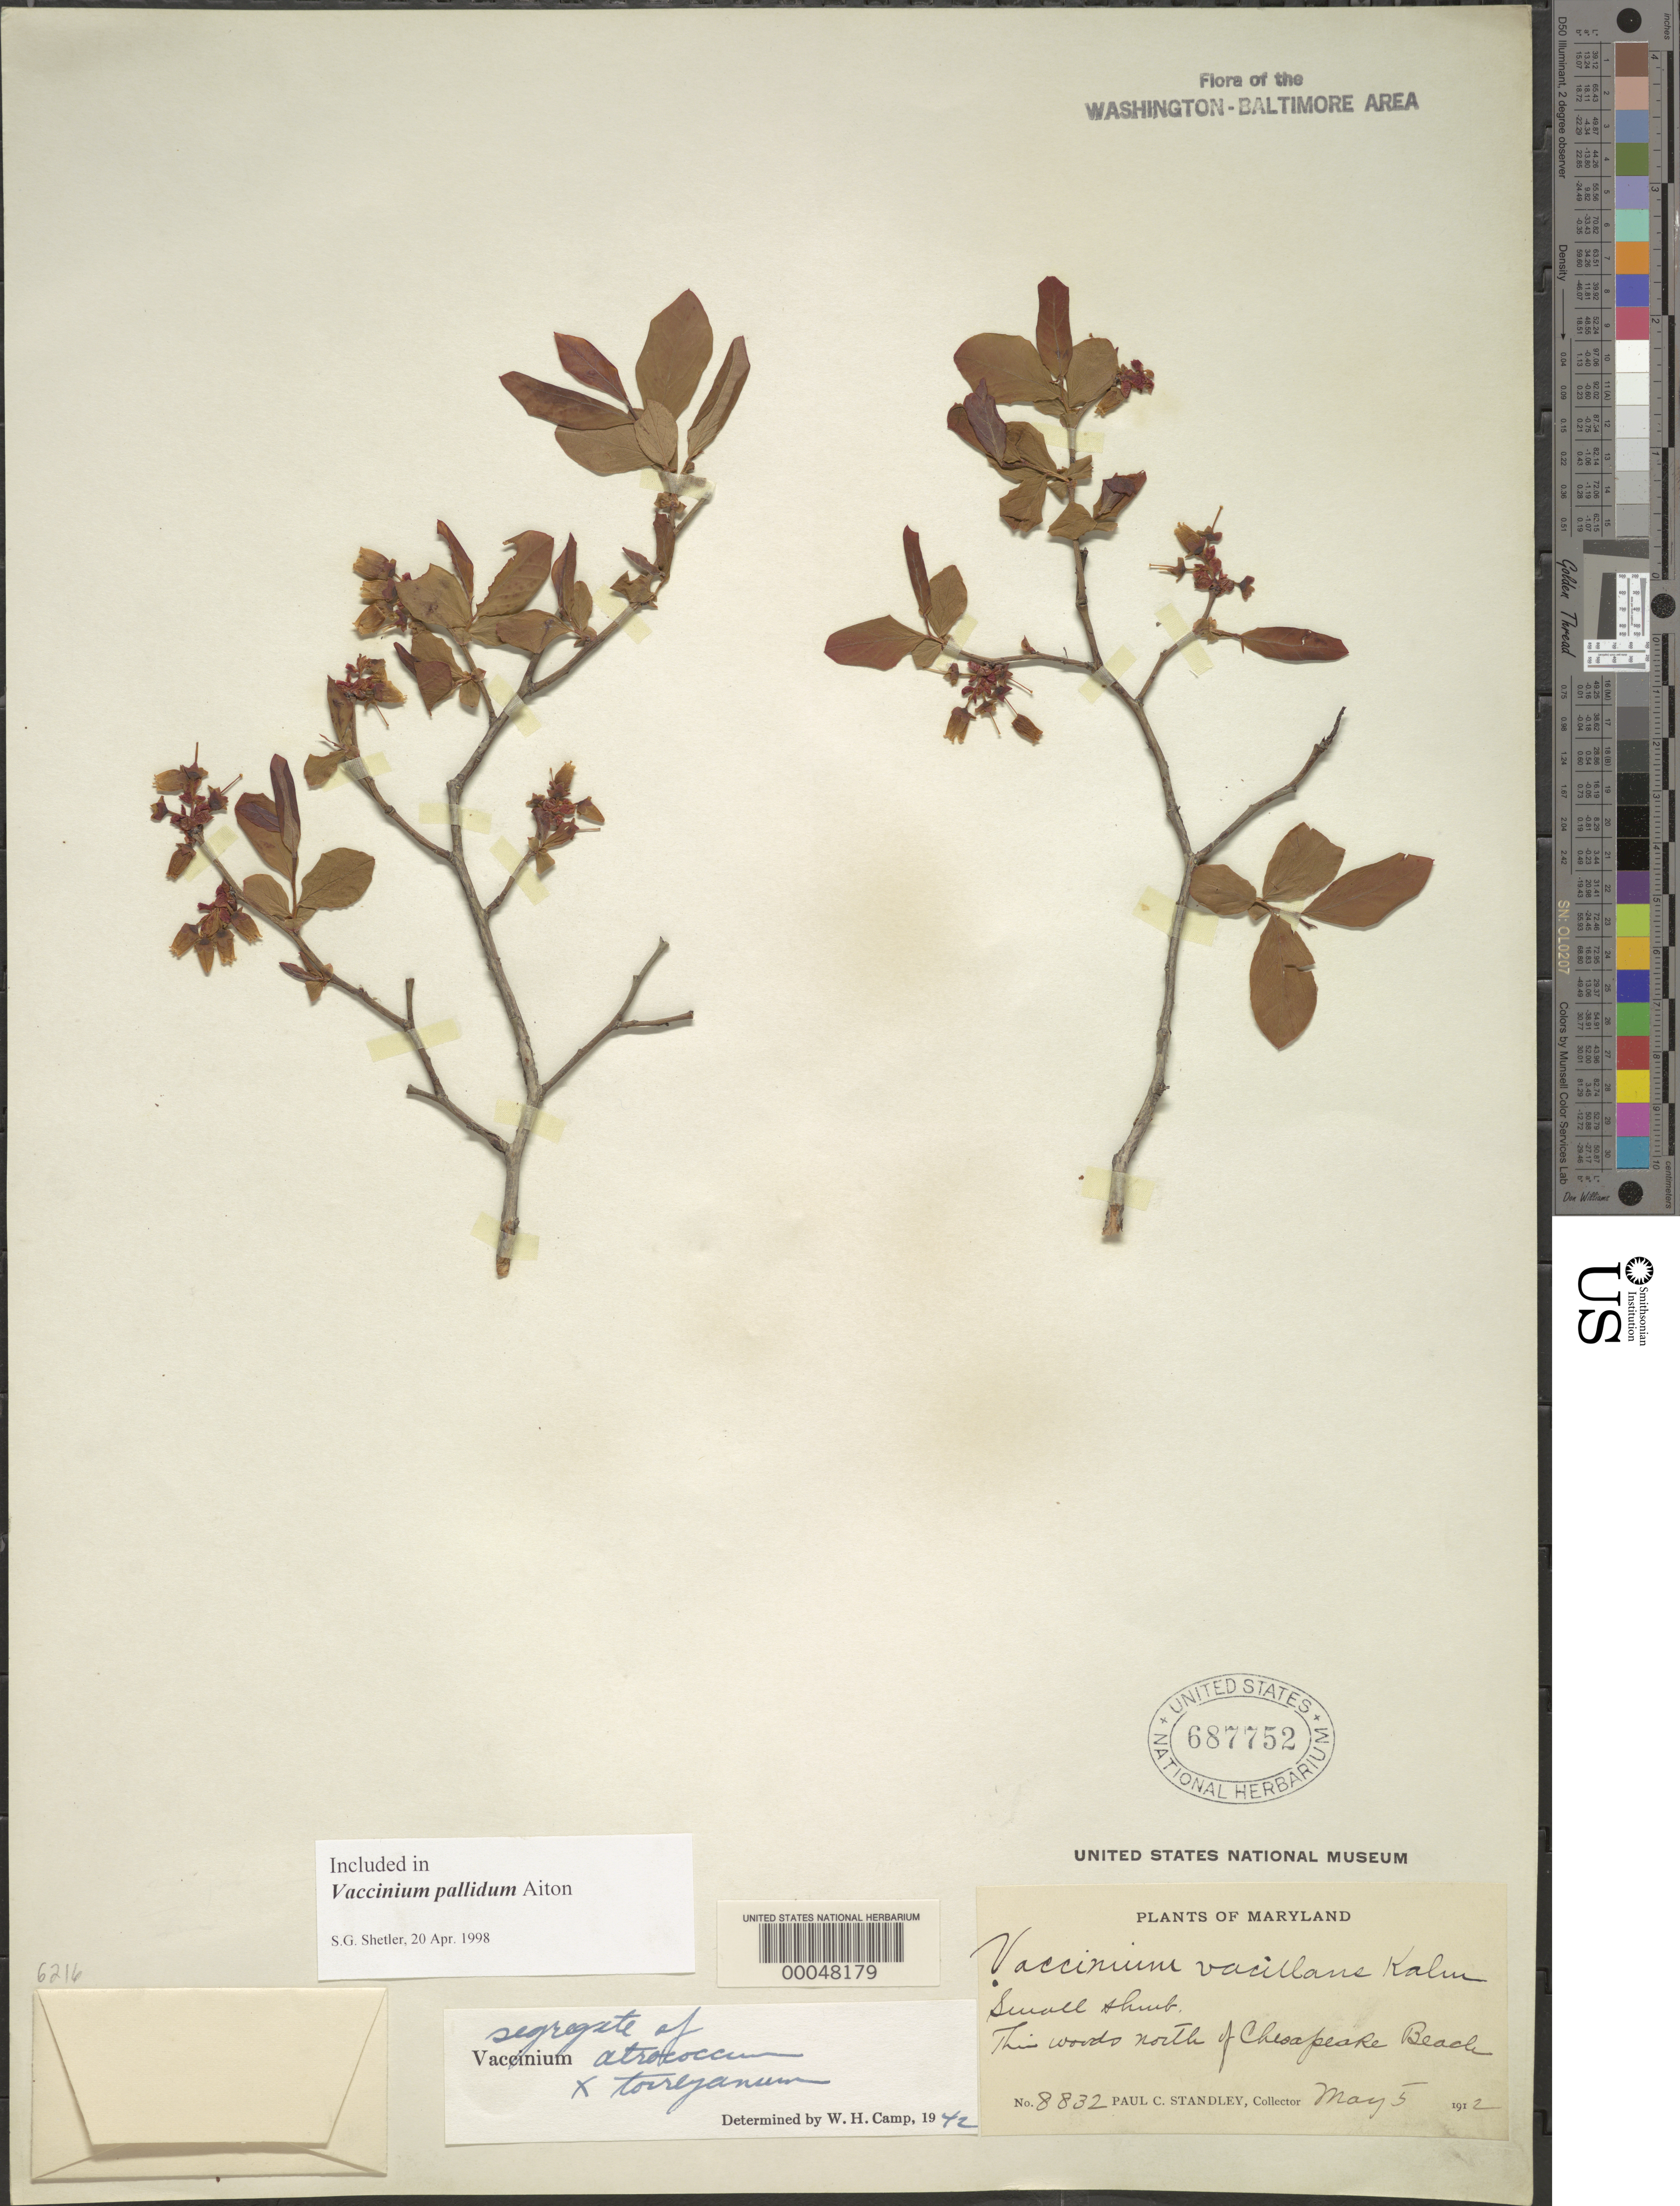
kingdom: Plantae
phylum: Tracheophyta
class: Magnoliopsida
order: Ericales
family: Ericaceae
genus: Vaccinium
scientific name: Vaccinium pallidum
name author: Aiton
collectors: P. C. Standley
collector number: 8832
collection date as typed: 05 May 1912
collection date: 1912-05-05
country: United States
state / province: Maryland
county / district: Calvert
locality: Woods N of Chesapeake Beach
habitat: Woods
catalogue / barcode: US 687752